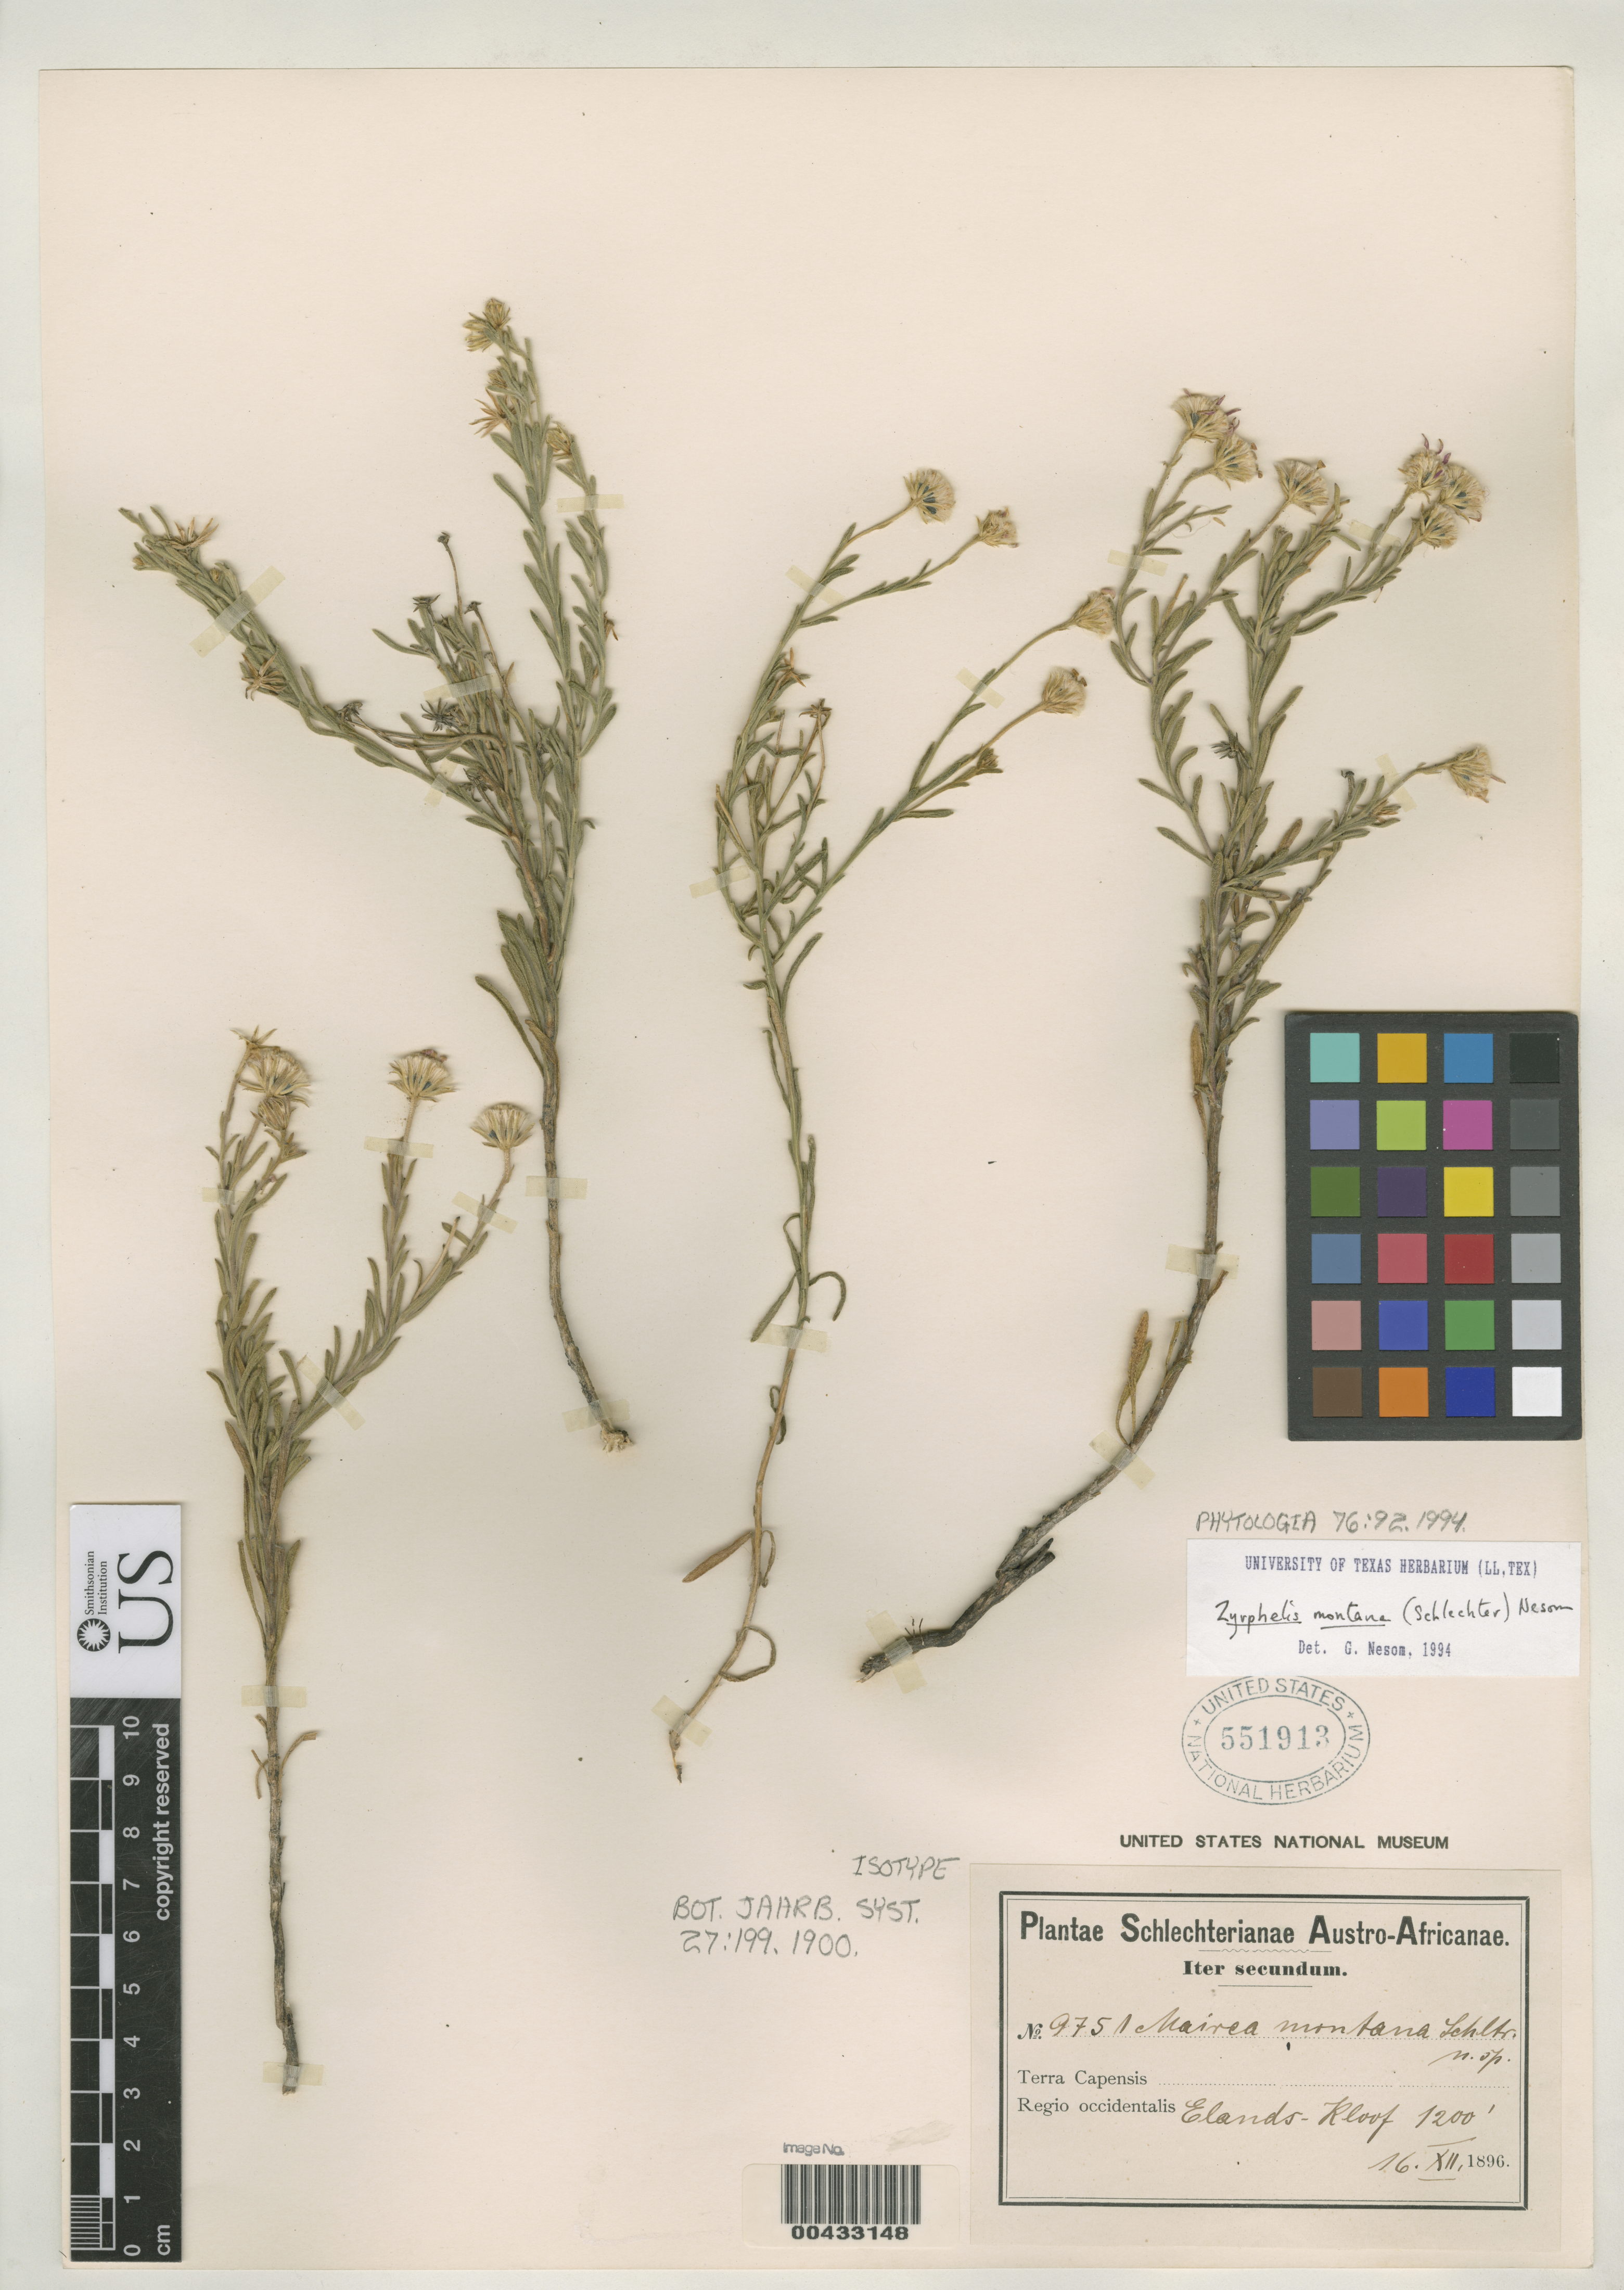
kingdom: Plantae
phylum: Tracheophyta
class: Magnoliopsida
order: Asterales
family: Asteraceae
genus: Mairia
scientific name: Mairia montana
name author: Schltr.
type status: Isosyntype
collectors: F. R. R. Schlechter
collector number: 9751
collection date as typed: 16 Dec 1896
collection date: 1896-12-16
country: South Africa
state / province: Western Cape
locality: Regio occidentalis, Elands-kloof [Western region, Elndos-Rloof.]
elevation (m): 366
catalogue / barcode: US 551913